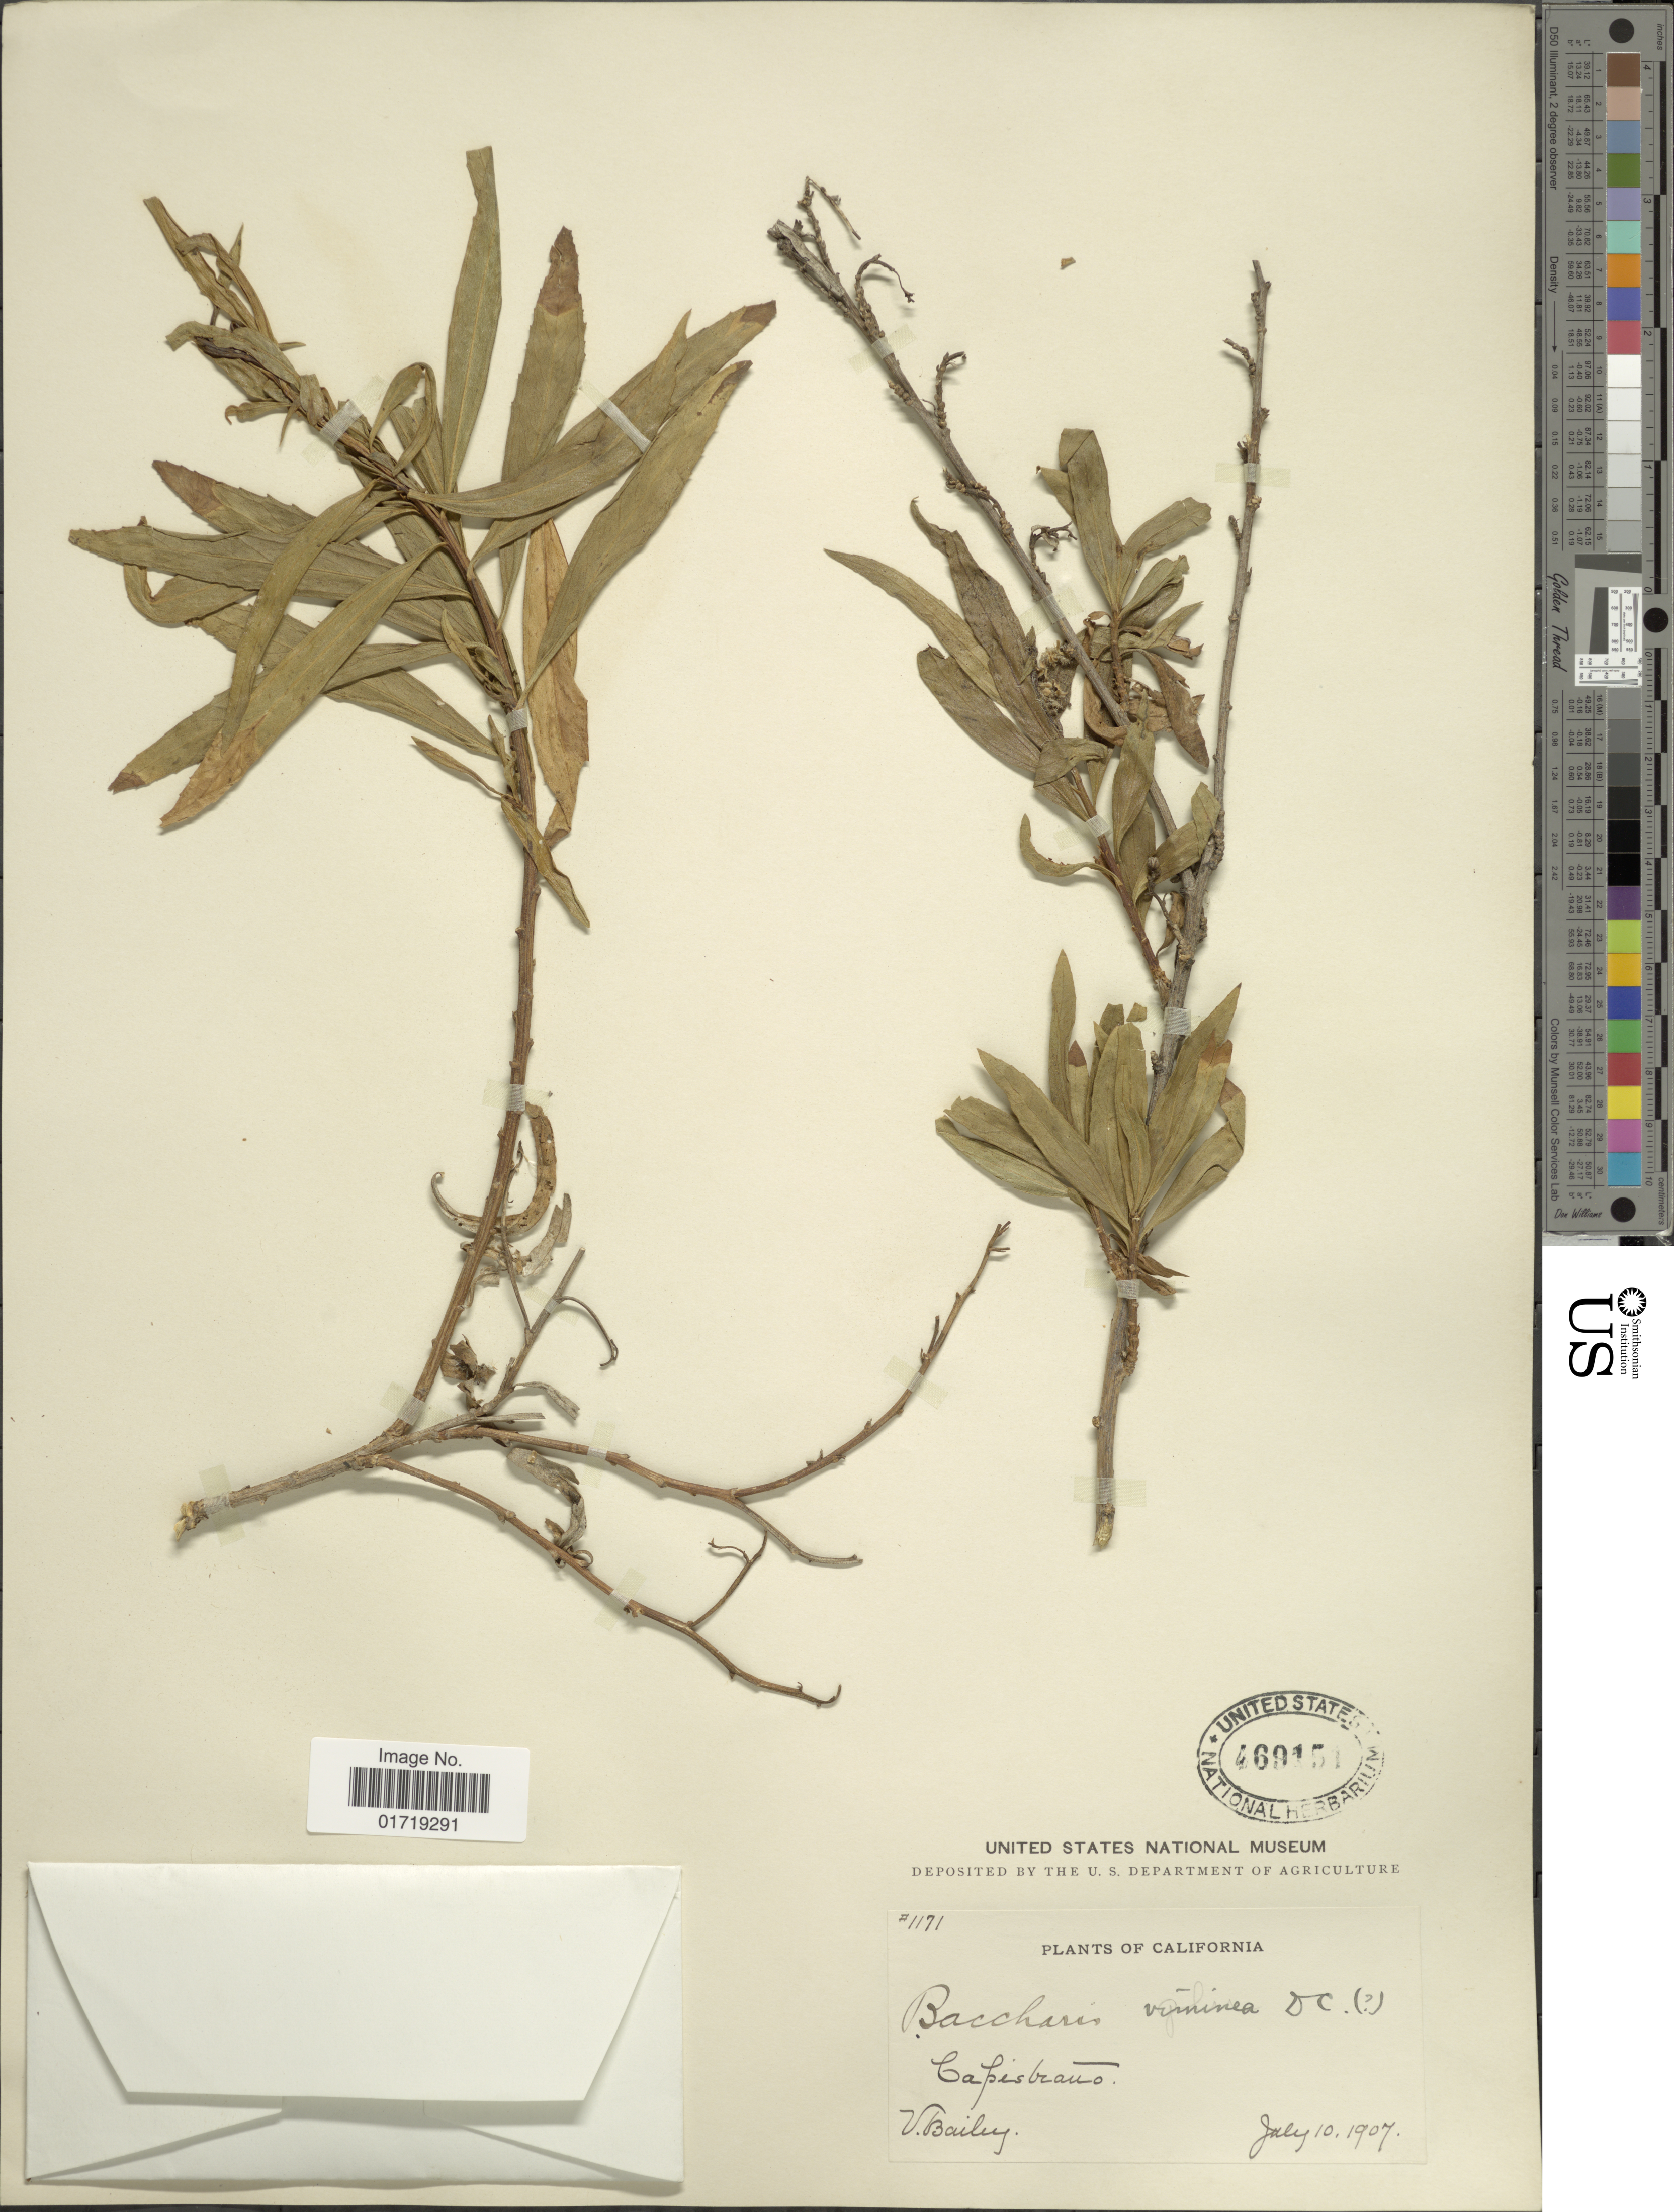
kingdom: Plantae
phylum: Tracheophyta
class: Magnoliopsida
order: Asterales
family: Asteraceae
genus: Baccharis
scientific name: Baccharis viminea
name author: DC.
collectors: V. L. Bailey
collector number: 1171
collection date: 1907-07-10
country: United States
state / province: California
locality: Capisbrano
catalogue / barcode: US 469151